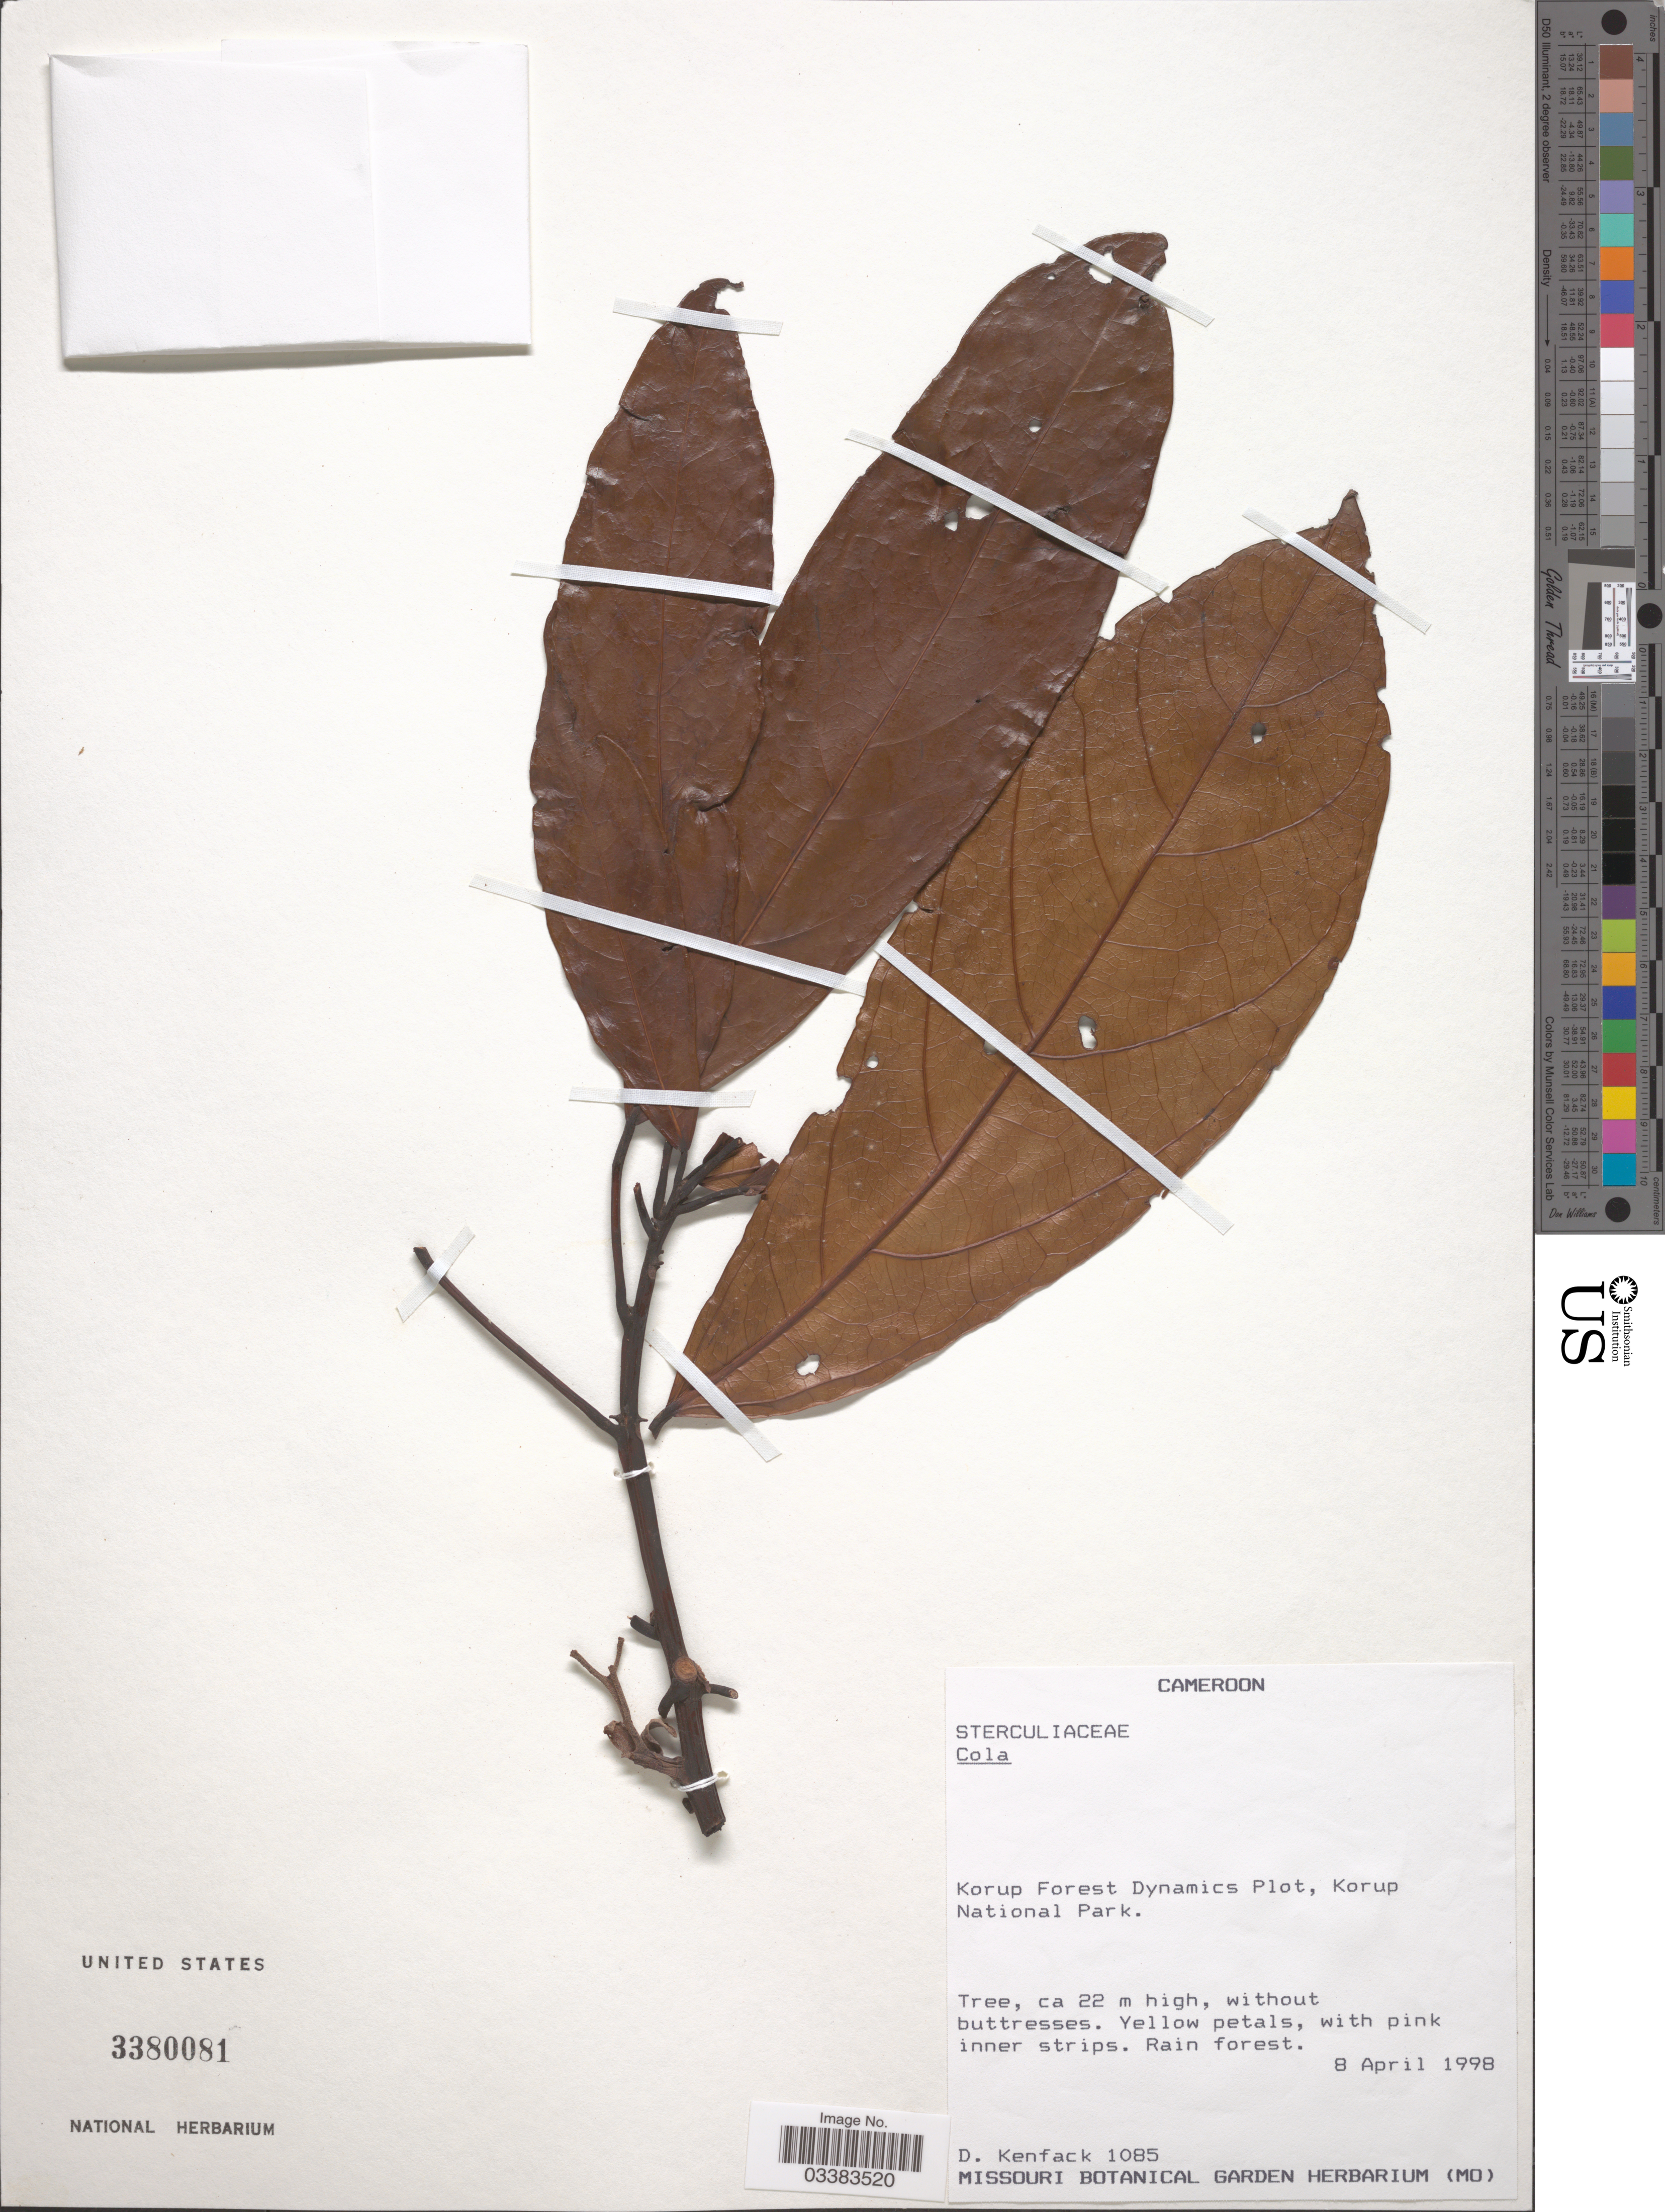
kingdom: Plantae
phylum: Tracheophyta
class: Magnoliopsida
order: Malvales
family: Malvaceae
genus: Cola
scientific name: Cola sp.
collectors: D. Kenfack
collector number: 1085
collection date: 1998-04-08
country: Cameroon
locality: Korup Forest Dynamics Plot, Korup National Park.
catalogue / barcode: US 3380081